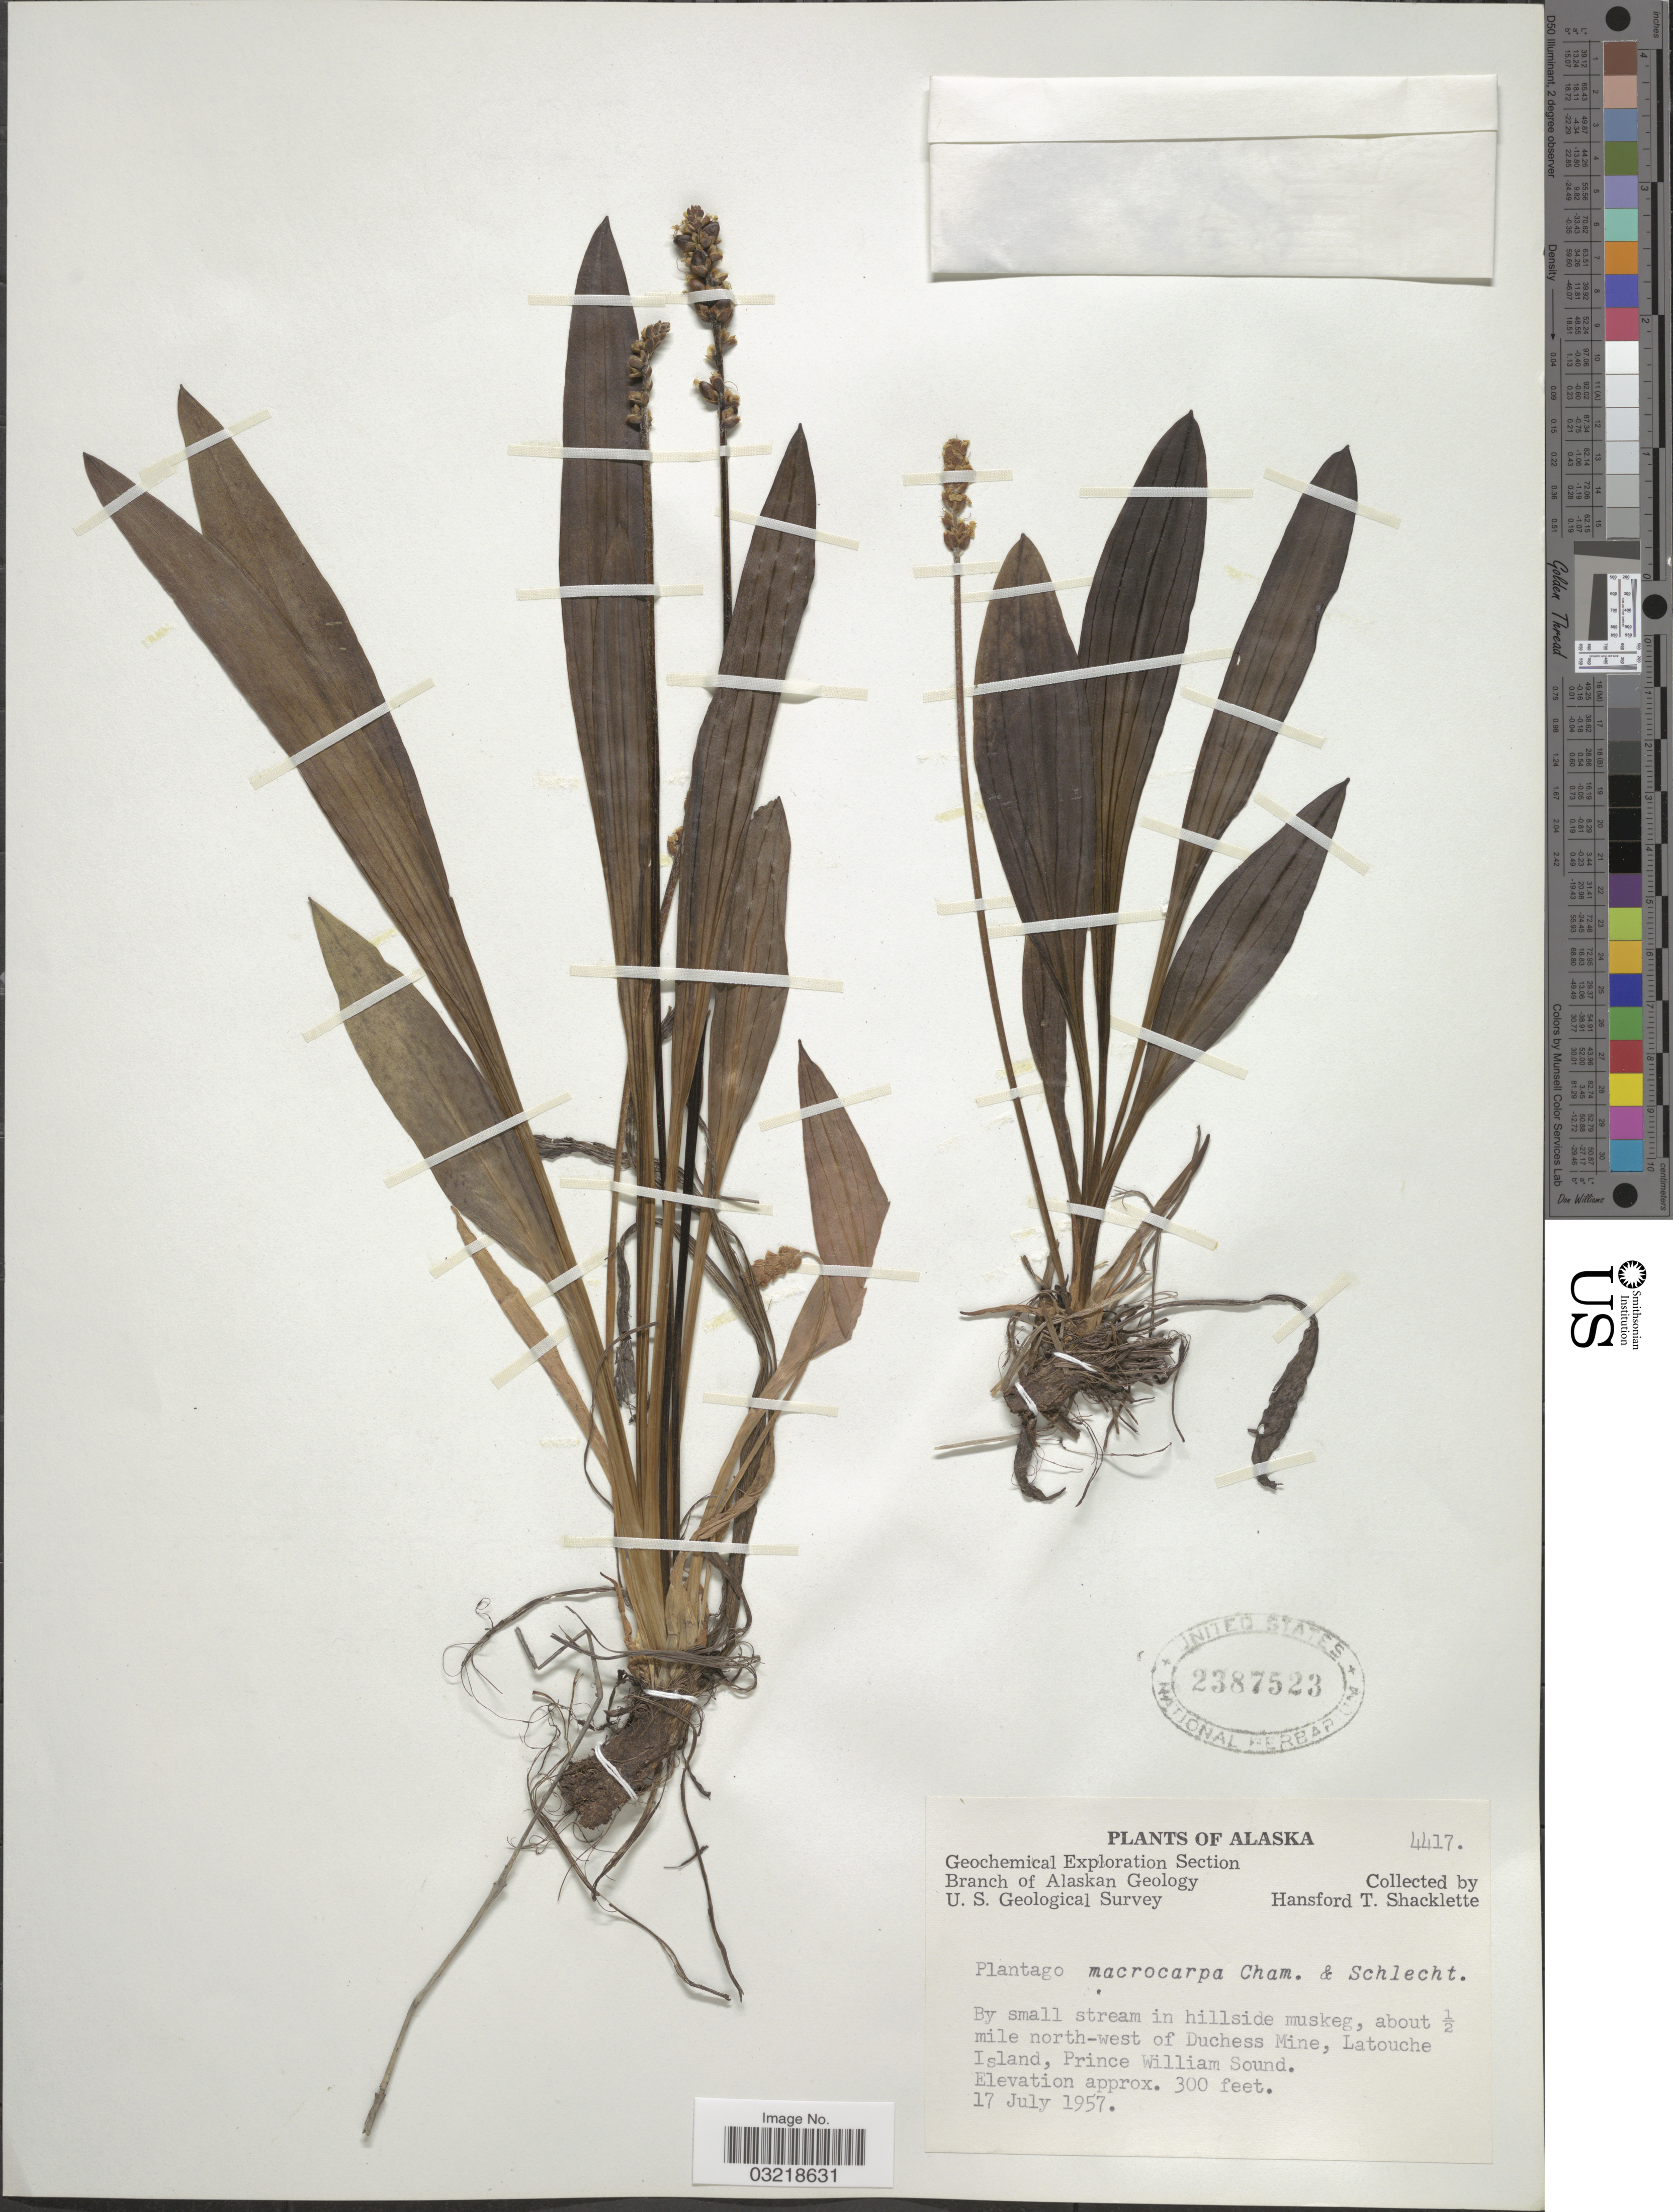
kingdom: Plantae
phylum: Tracheophyta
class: Magnoliopsida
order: Lamiales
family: Plantaginaceae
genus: Plantago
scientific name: Plantago macrocarpa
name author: Cham. & Schltdl.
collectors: H. Shacklette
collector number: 4417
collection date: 1957-07-17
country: United States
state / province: Alaska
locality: By small stream in hillside muskeg, about ½ mile north-west of Duchess Mine, Latouche Island, Prince Williams Sound.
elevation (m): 91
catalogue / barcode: US 2387523